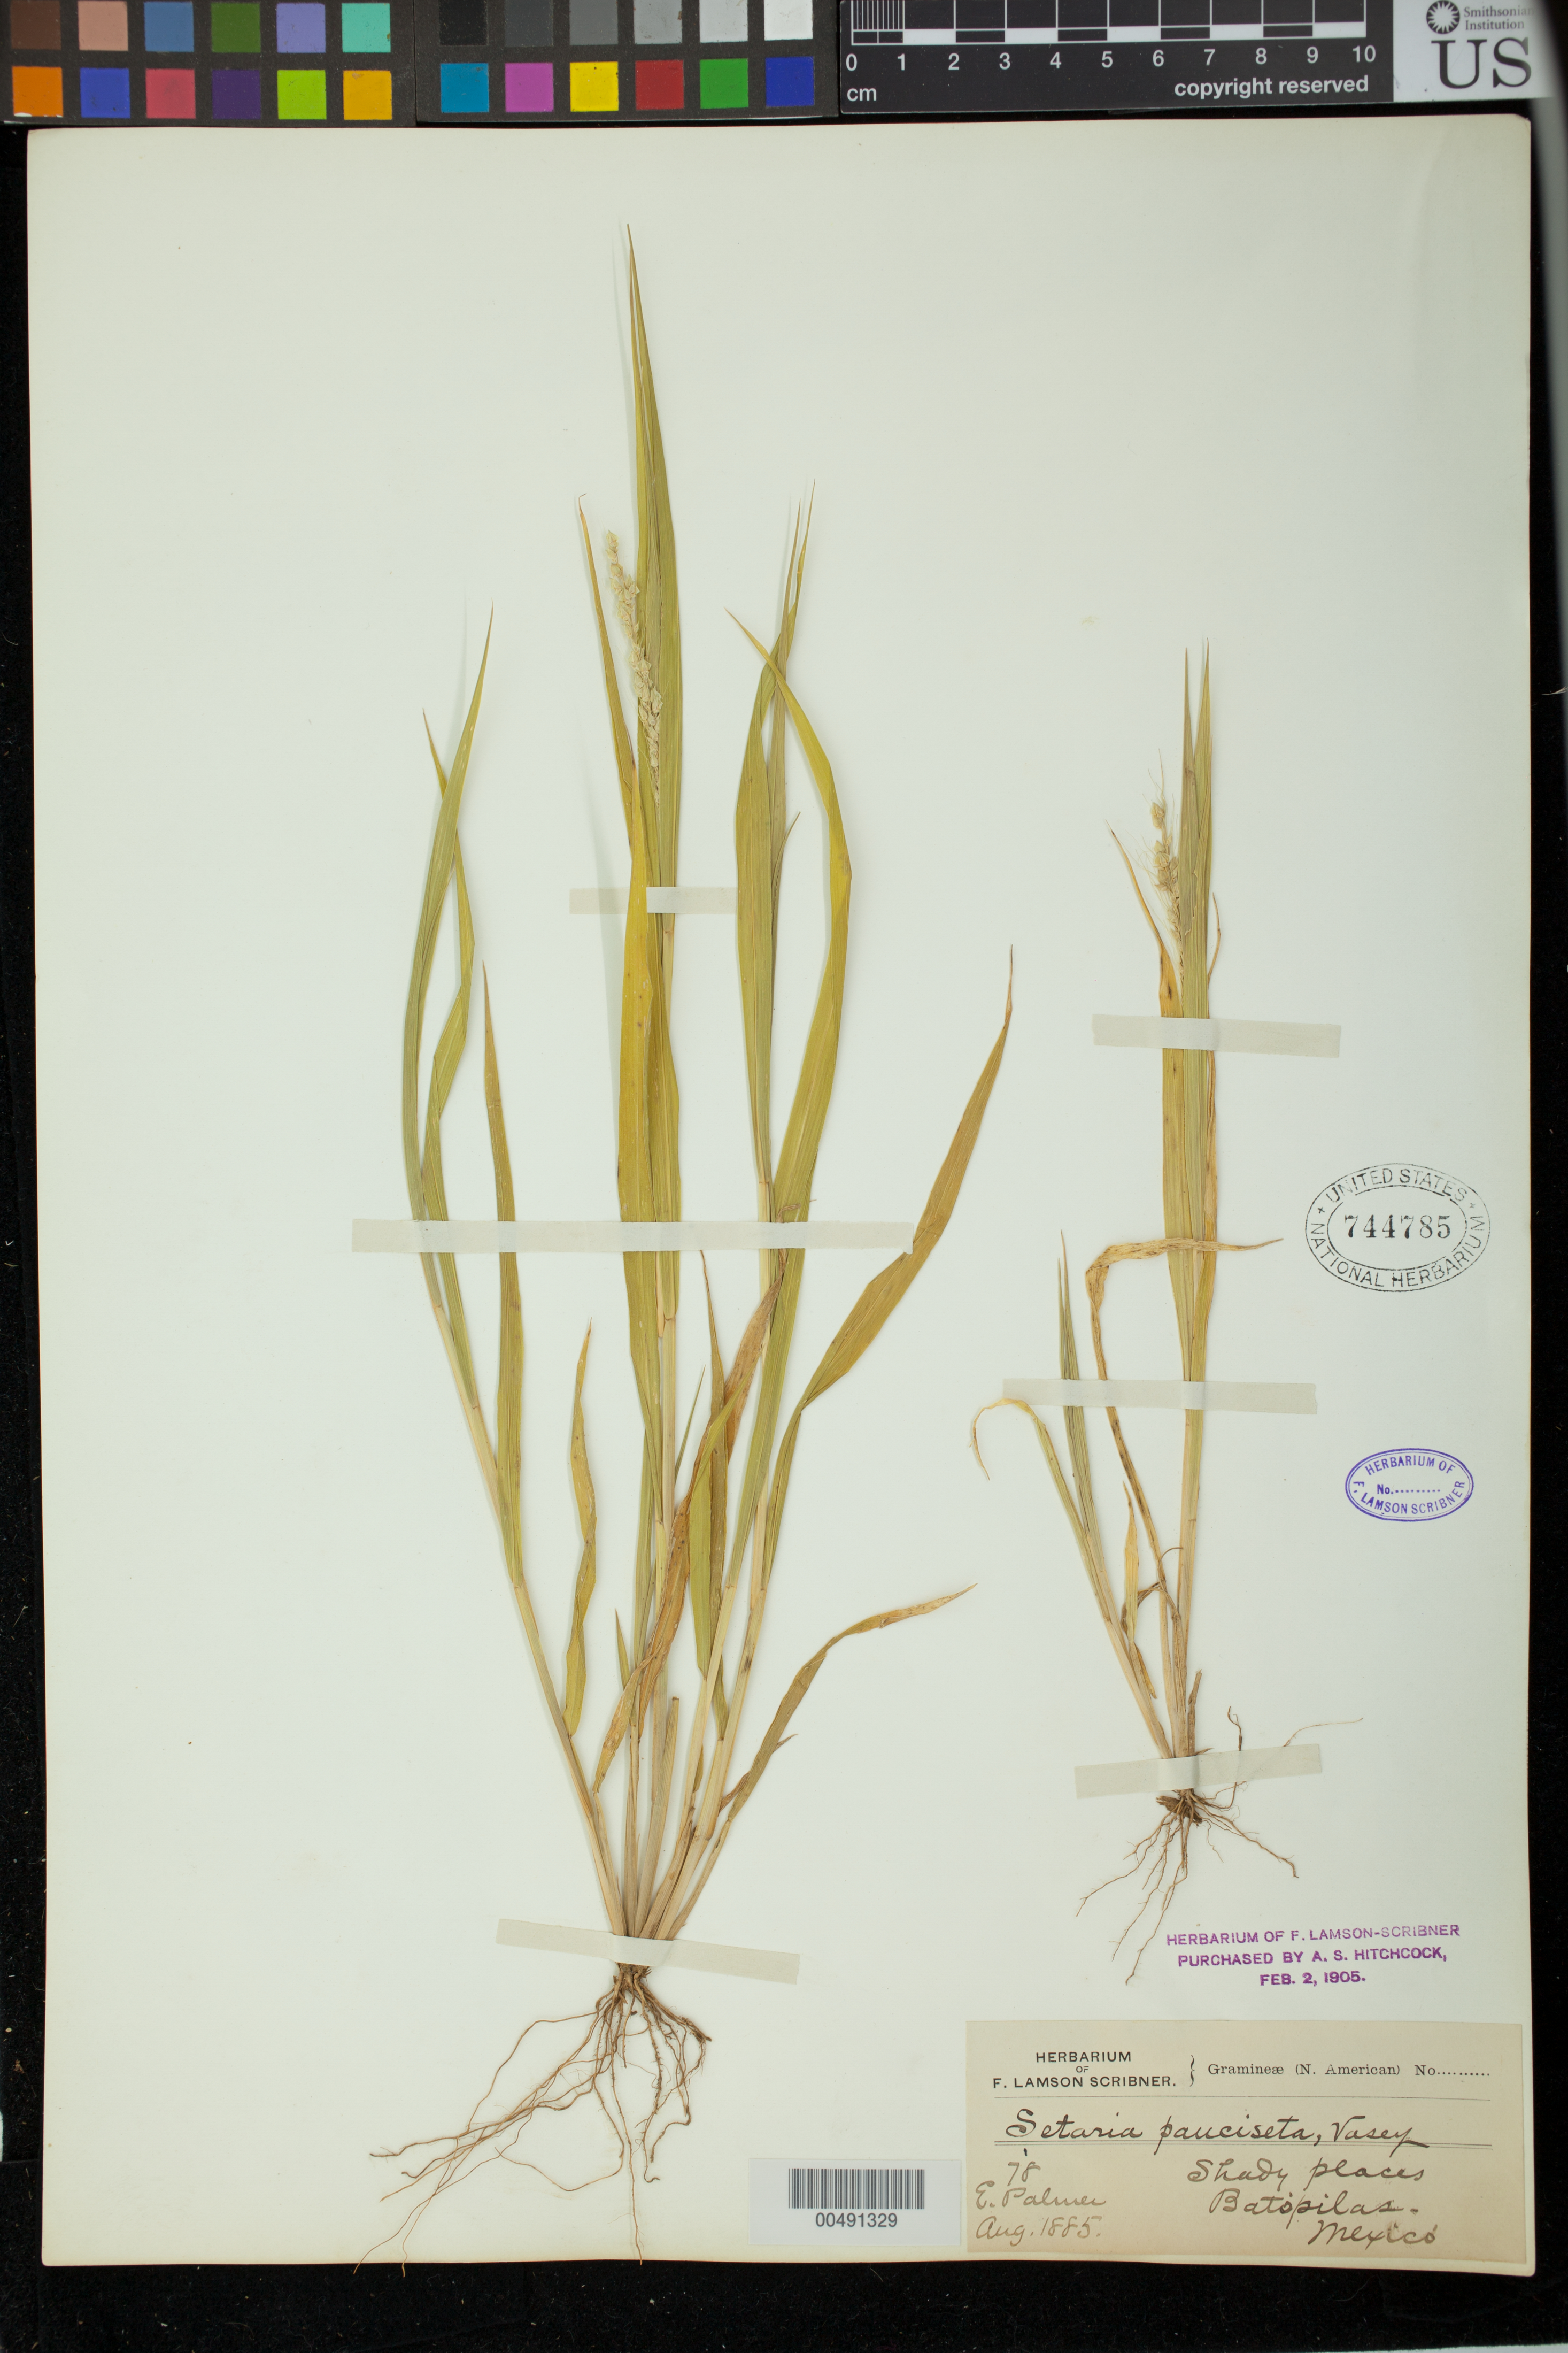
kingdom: Plantae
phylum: Tracheophyta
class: Liliopsida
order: Poales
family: Poaceae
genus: Setaria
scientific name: Setaria pauciseta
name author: Vasey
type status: Type Collection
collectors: E. Palmer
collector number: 78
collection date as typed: Aug 1885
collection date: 1885-08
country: Mexico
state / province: Chihuahua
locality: Batopilas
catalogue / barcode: US 744785